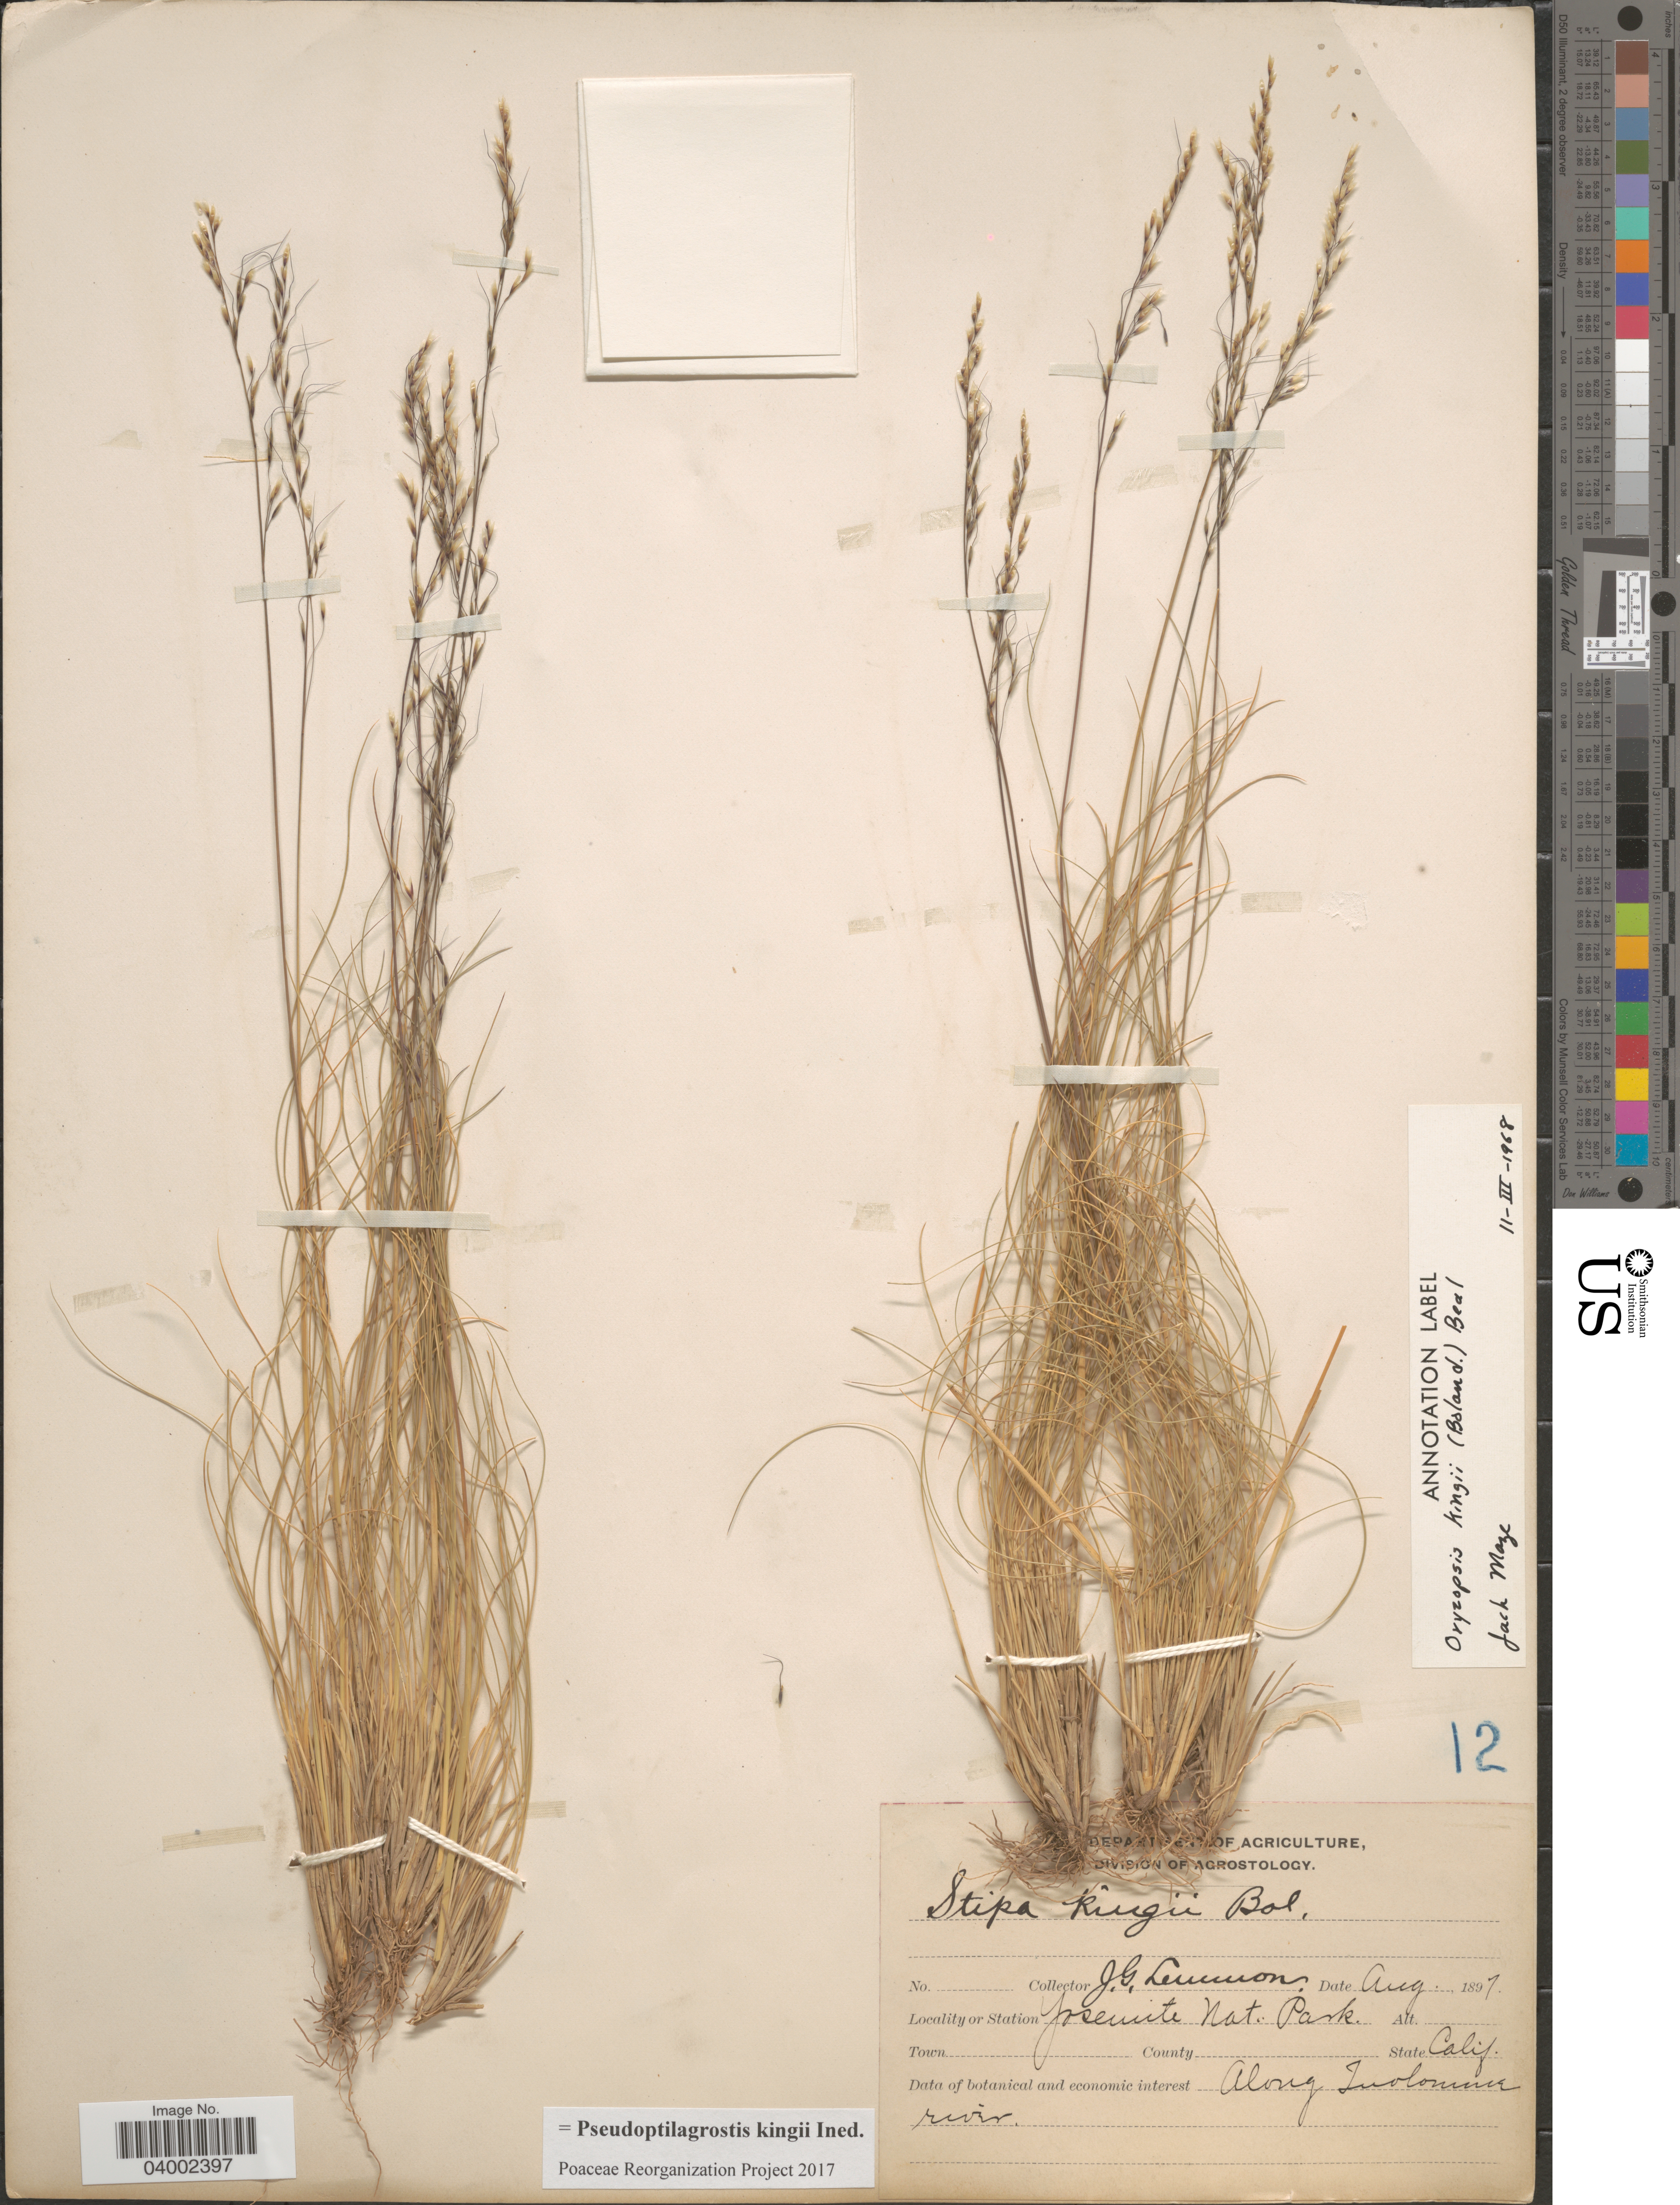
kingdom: Plantae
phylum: Tracheophyta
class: Liliopsida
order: Poales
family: Poaceae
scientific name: Pseudoptilagrostis kingii ined.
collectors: J. Lemmon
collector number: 12?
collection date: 1897-08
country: United States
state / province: California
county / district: Tuolumne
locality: Yosemite Nat. Park. Along Tuolumne river.